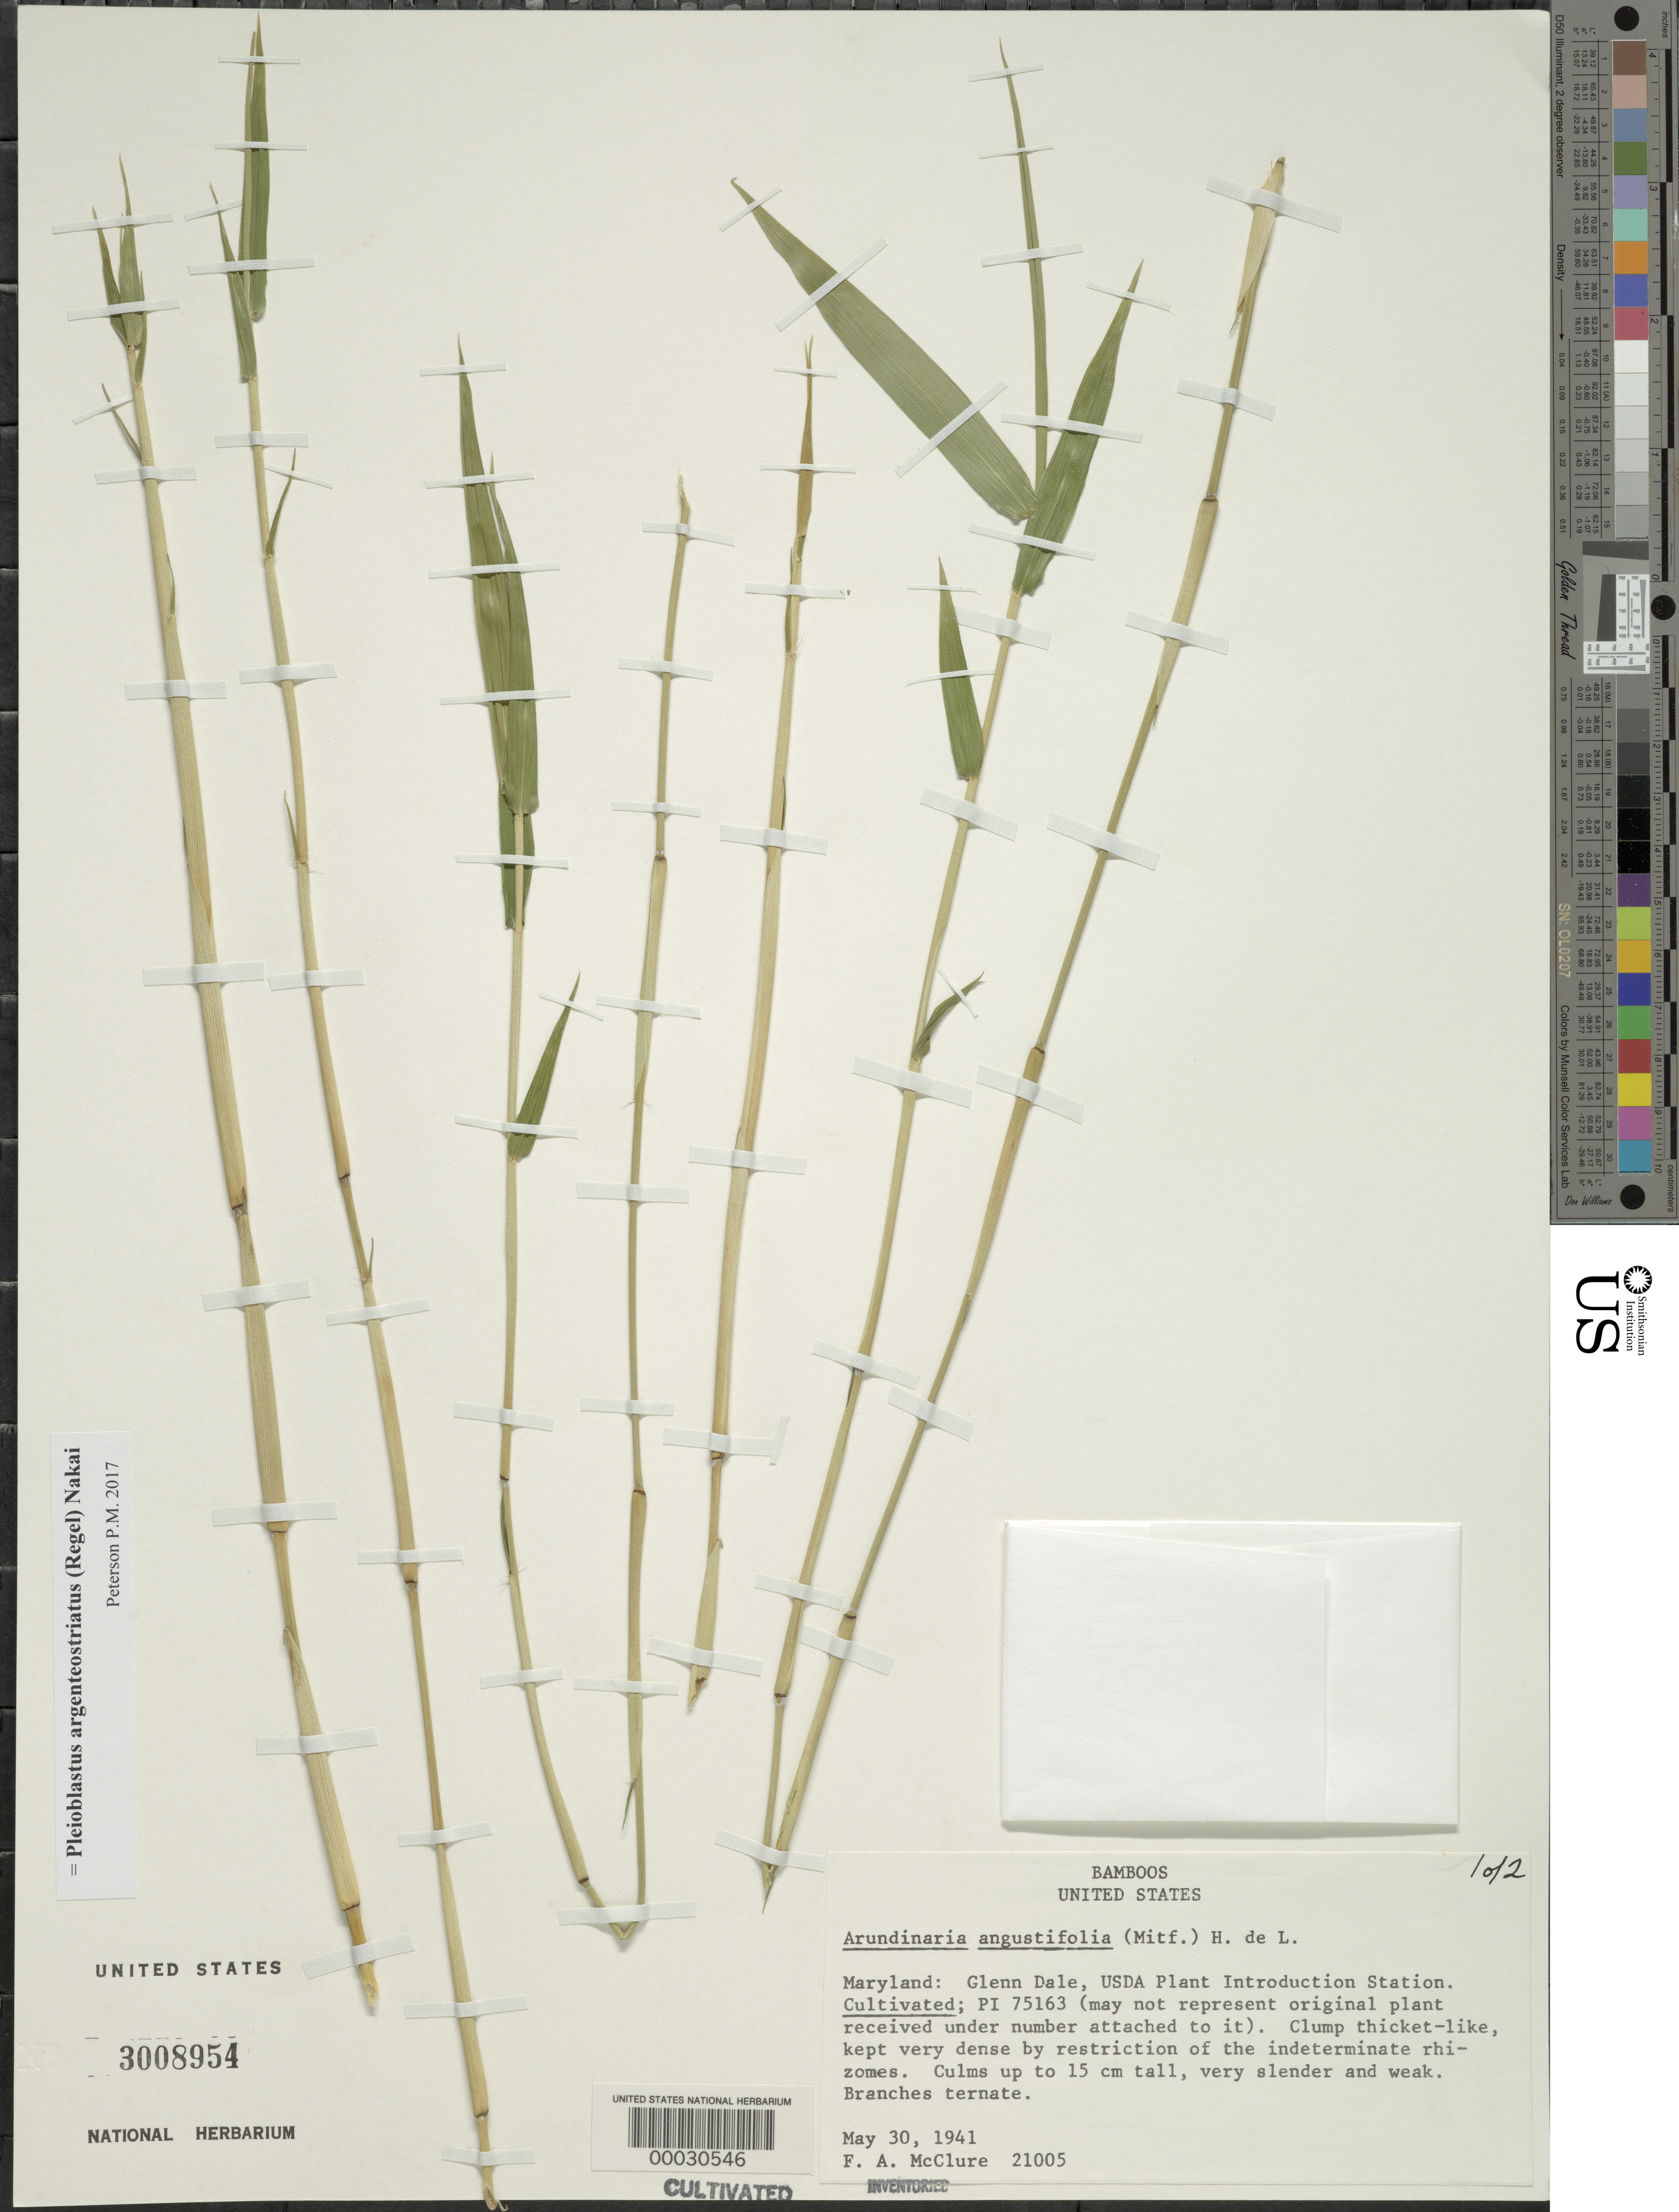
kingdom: Plantae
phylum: Tracheophyta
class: Liliopsida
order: Poales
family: Poaceae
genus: Pleioblastus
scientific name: Pleioblastus argenteostriatus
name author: (Regel) Nakai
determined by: Poaceae Reorganization Project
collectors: F. A. McClure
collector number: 21005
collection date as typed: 30 May 1941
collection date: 1941-05-30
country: United States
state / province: Maryland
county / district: Prince George's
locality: Usda plant introduction station - glenn dale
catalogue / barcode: US 3008954